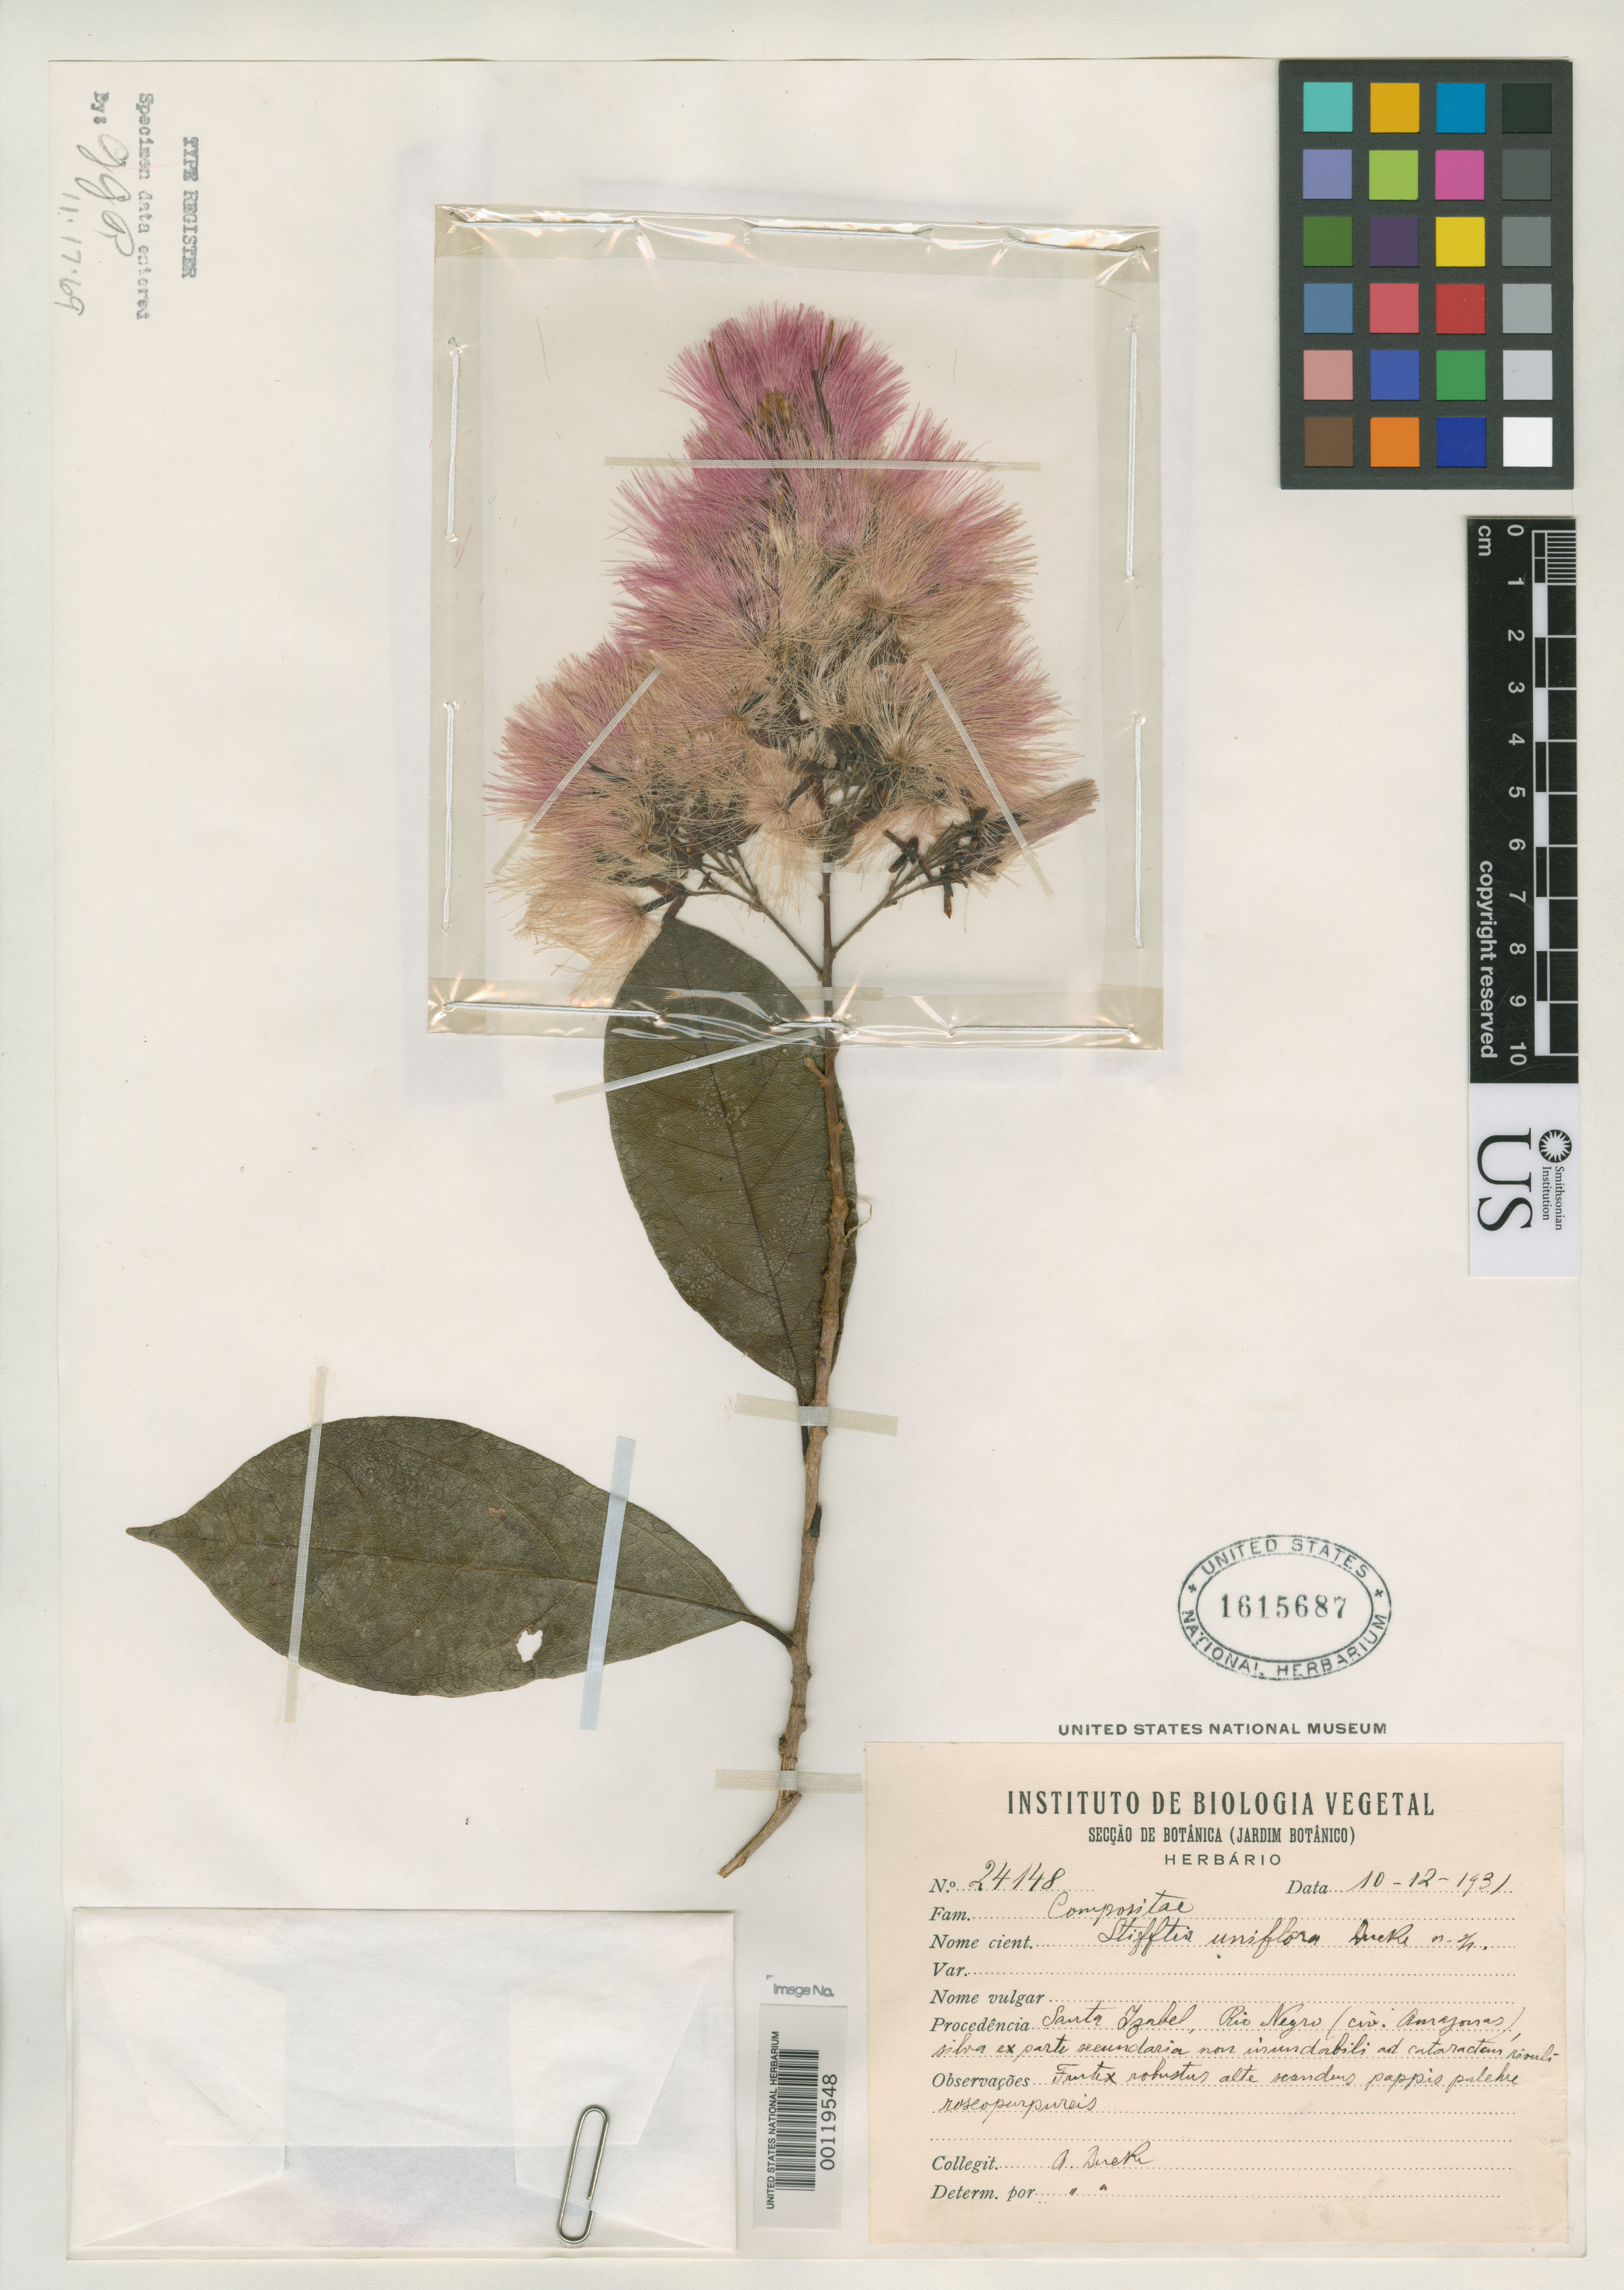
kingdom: Plantae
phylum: Tracheophyta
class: Magnoliopsida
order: Asterales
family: Asteraceae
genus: Stifftia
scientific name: Stifftia uniflora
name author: Ducke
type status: Isotype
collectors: A. Ducke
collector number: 24148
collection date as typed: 12 Oct 1931 or 10 Dec 1931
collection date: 1931-10-12 or 1931-12-10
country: Brazil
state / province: Amazonas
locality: Santa Izabel, Rio Negro.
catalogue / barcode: US 1615687